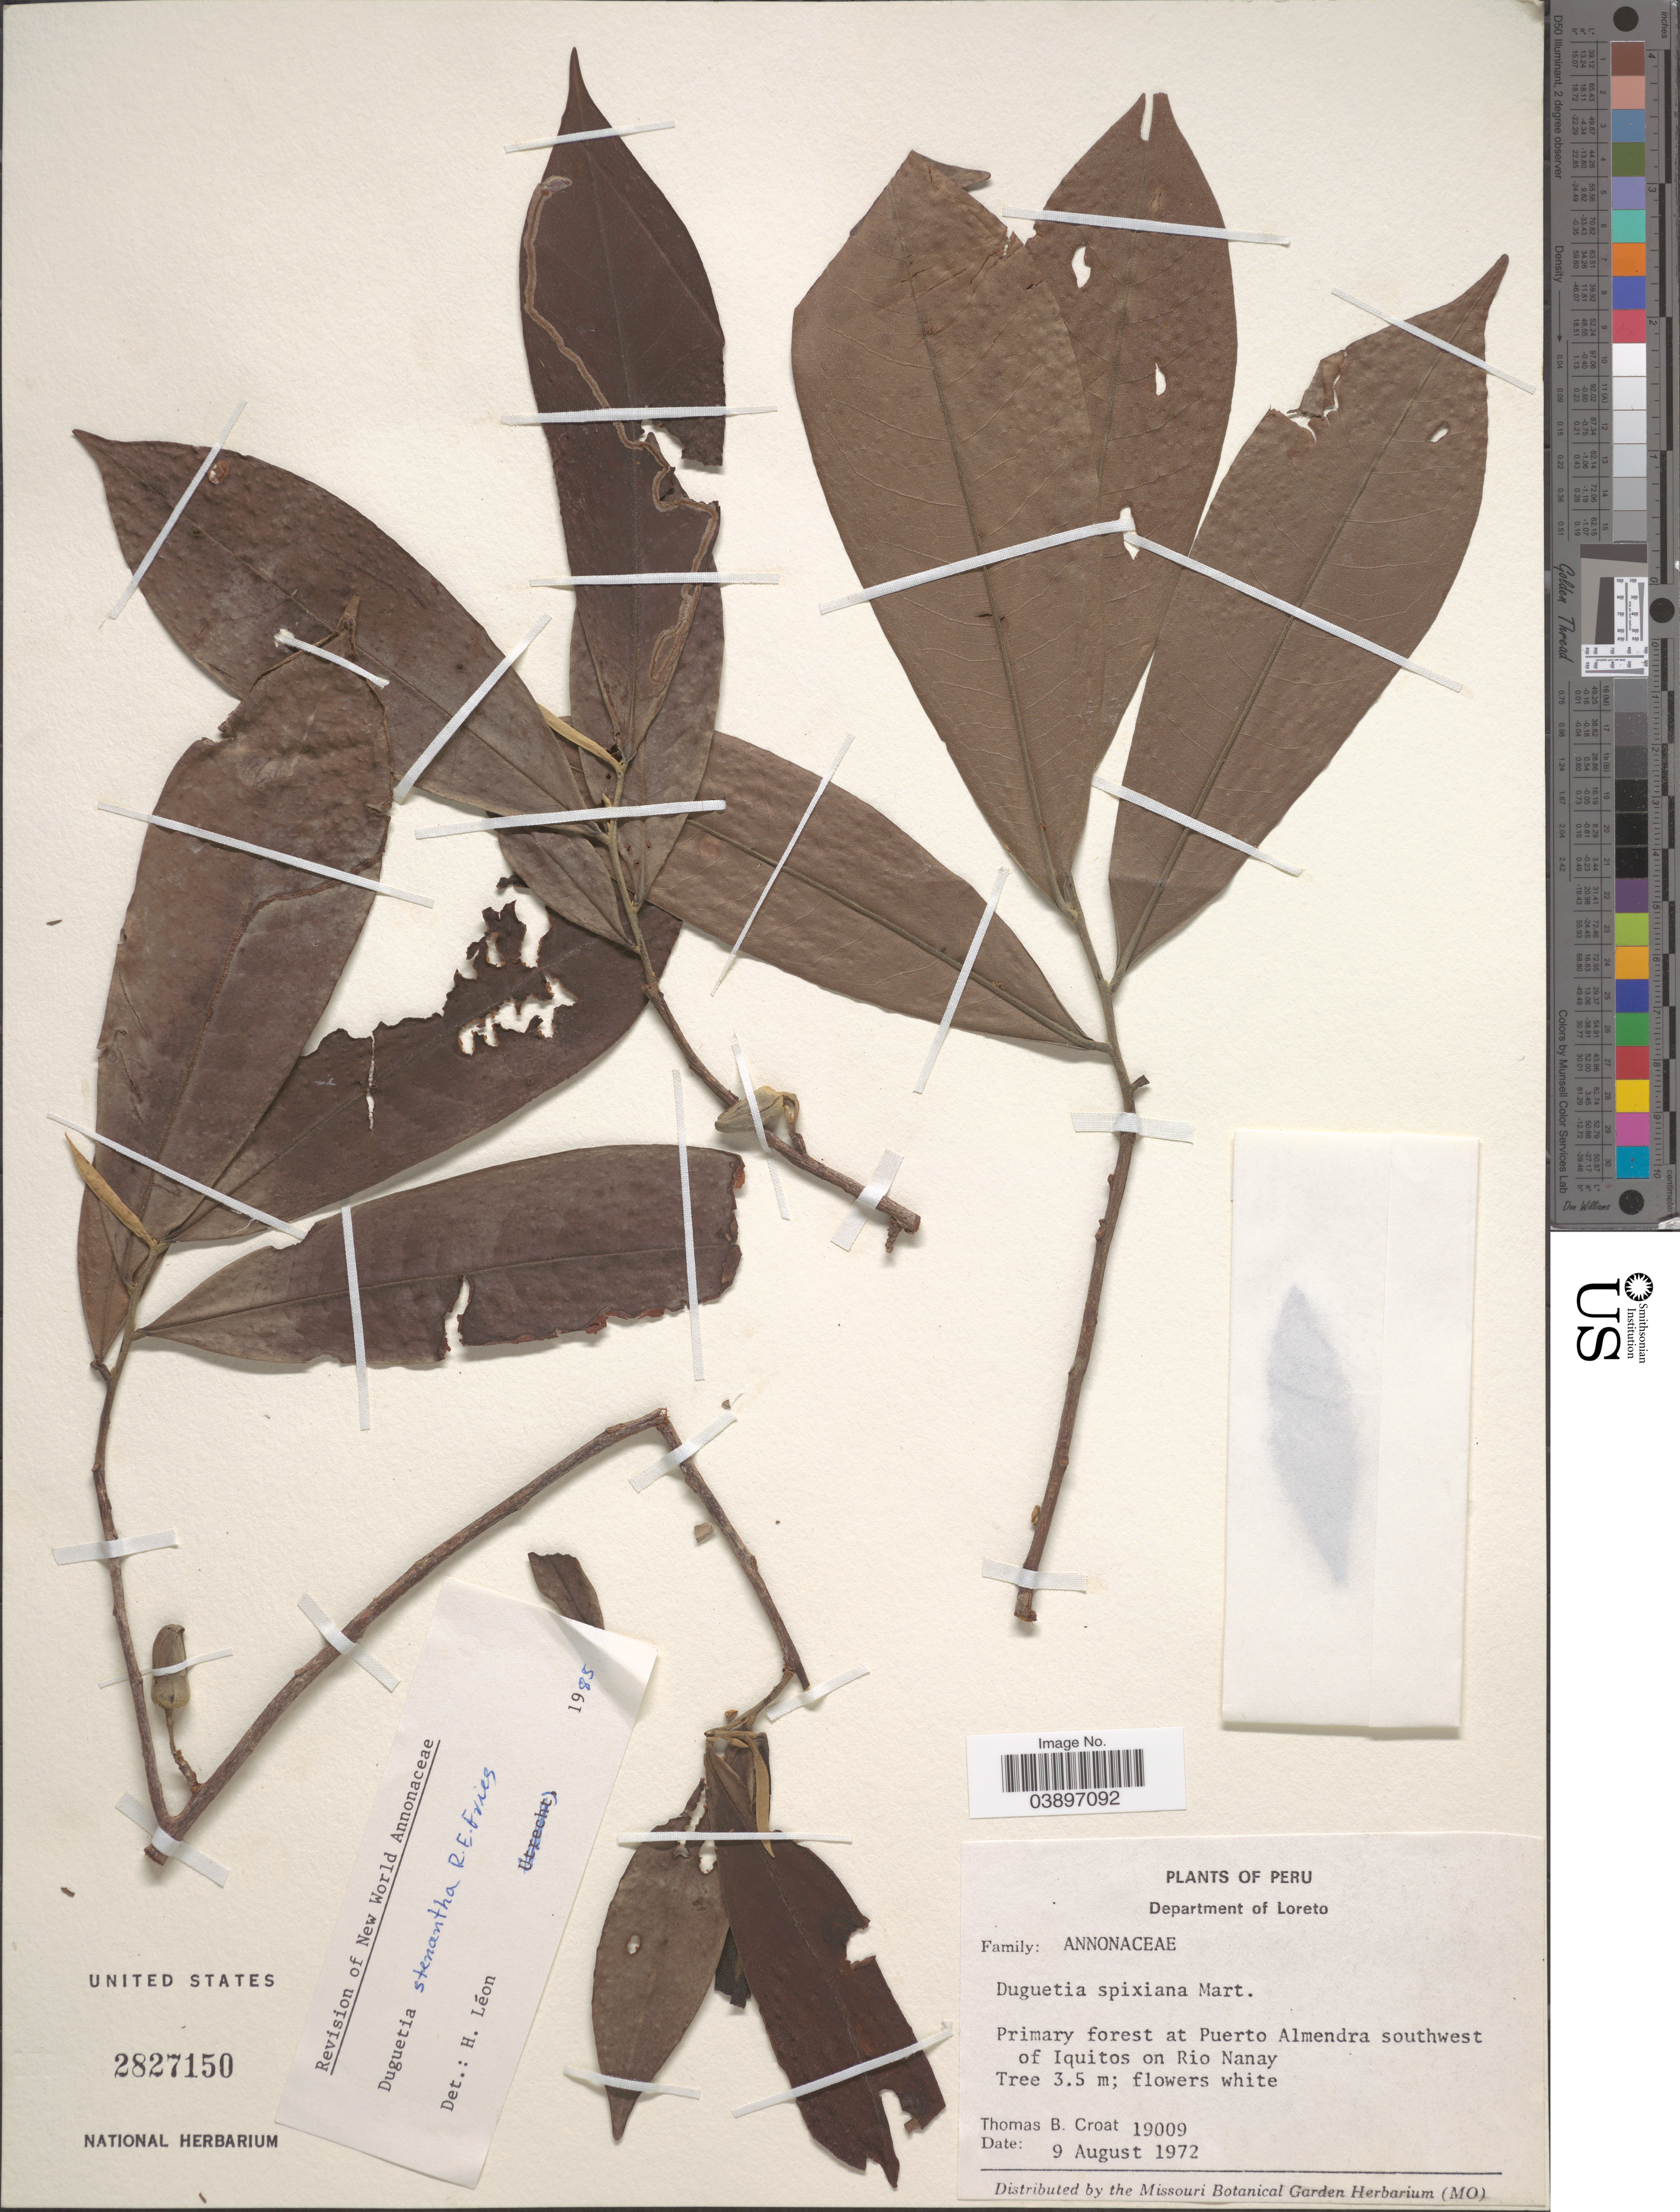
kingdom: Plantae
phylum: Tracheophyta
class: Magnoliopsida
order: Magnoliales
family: Annonaceae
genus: Duguetia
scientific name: Duguetia stenantha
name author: R.E. Fr.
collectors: T. B. Croat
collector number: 19009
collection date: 1972-08-09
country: Peru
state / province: Loreto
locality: Department of Loreto. Primary forest at Puerto Almendra southwest of Iquitos on Rio Nanay.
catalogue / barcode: US 2827150